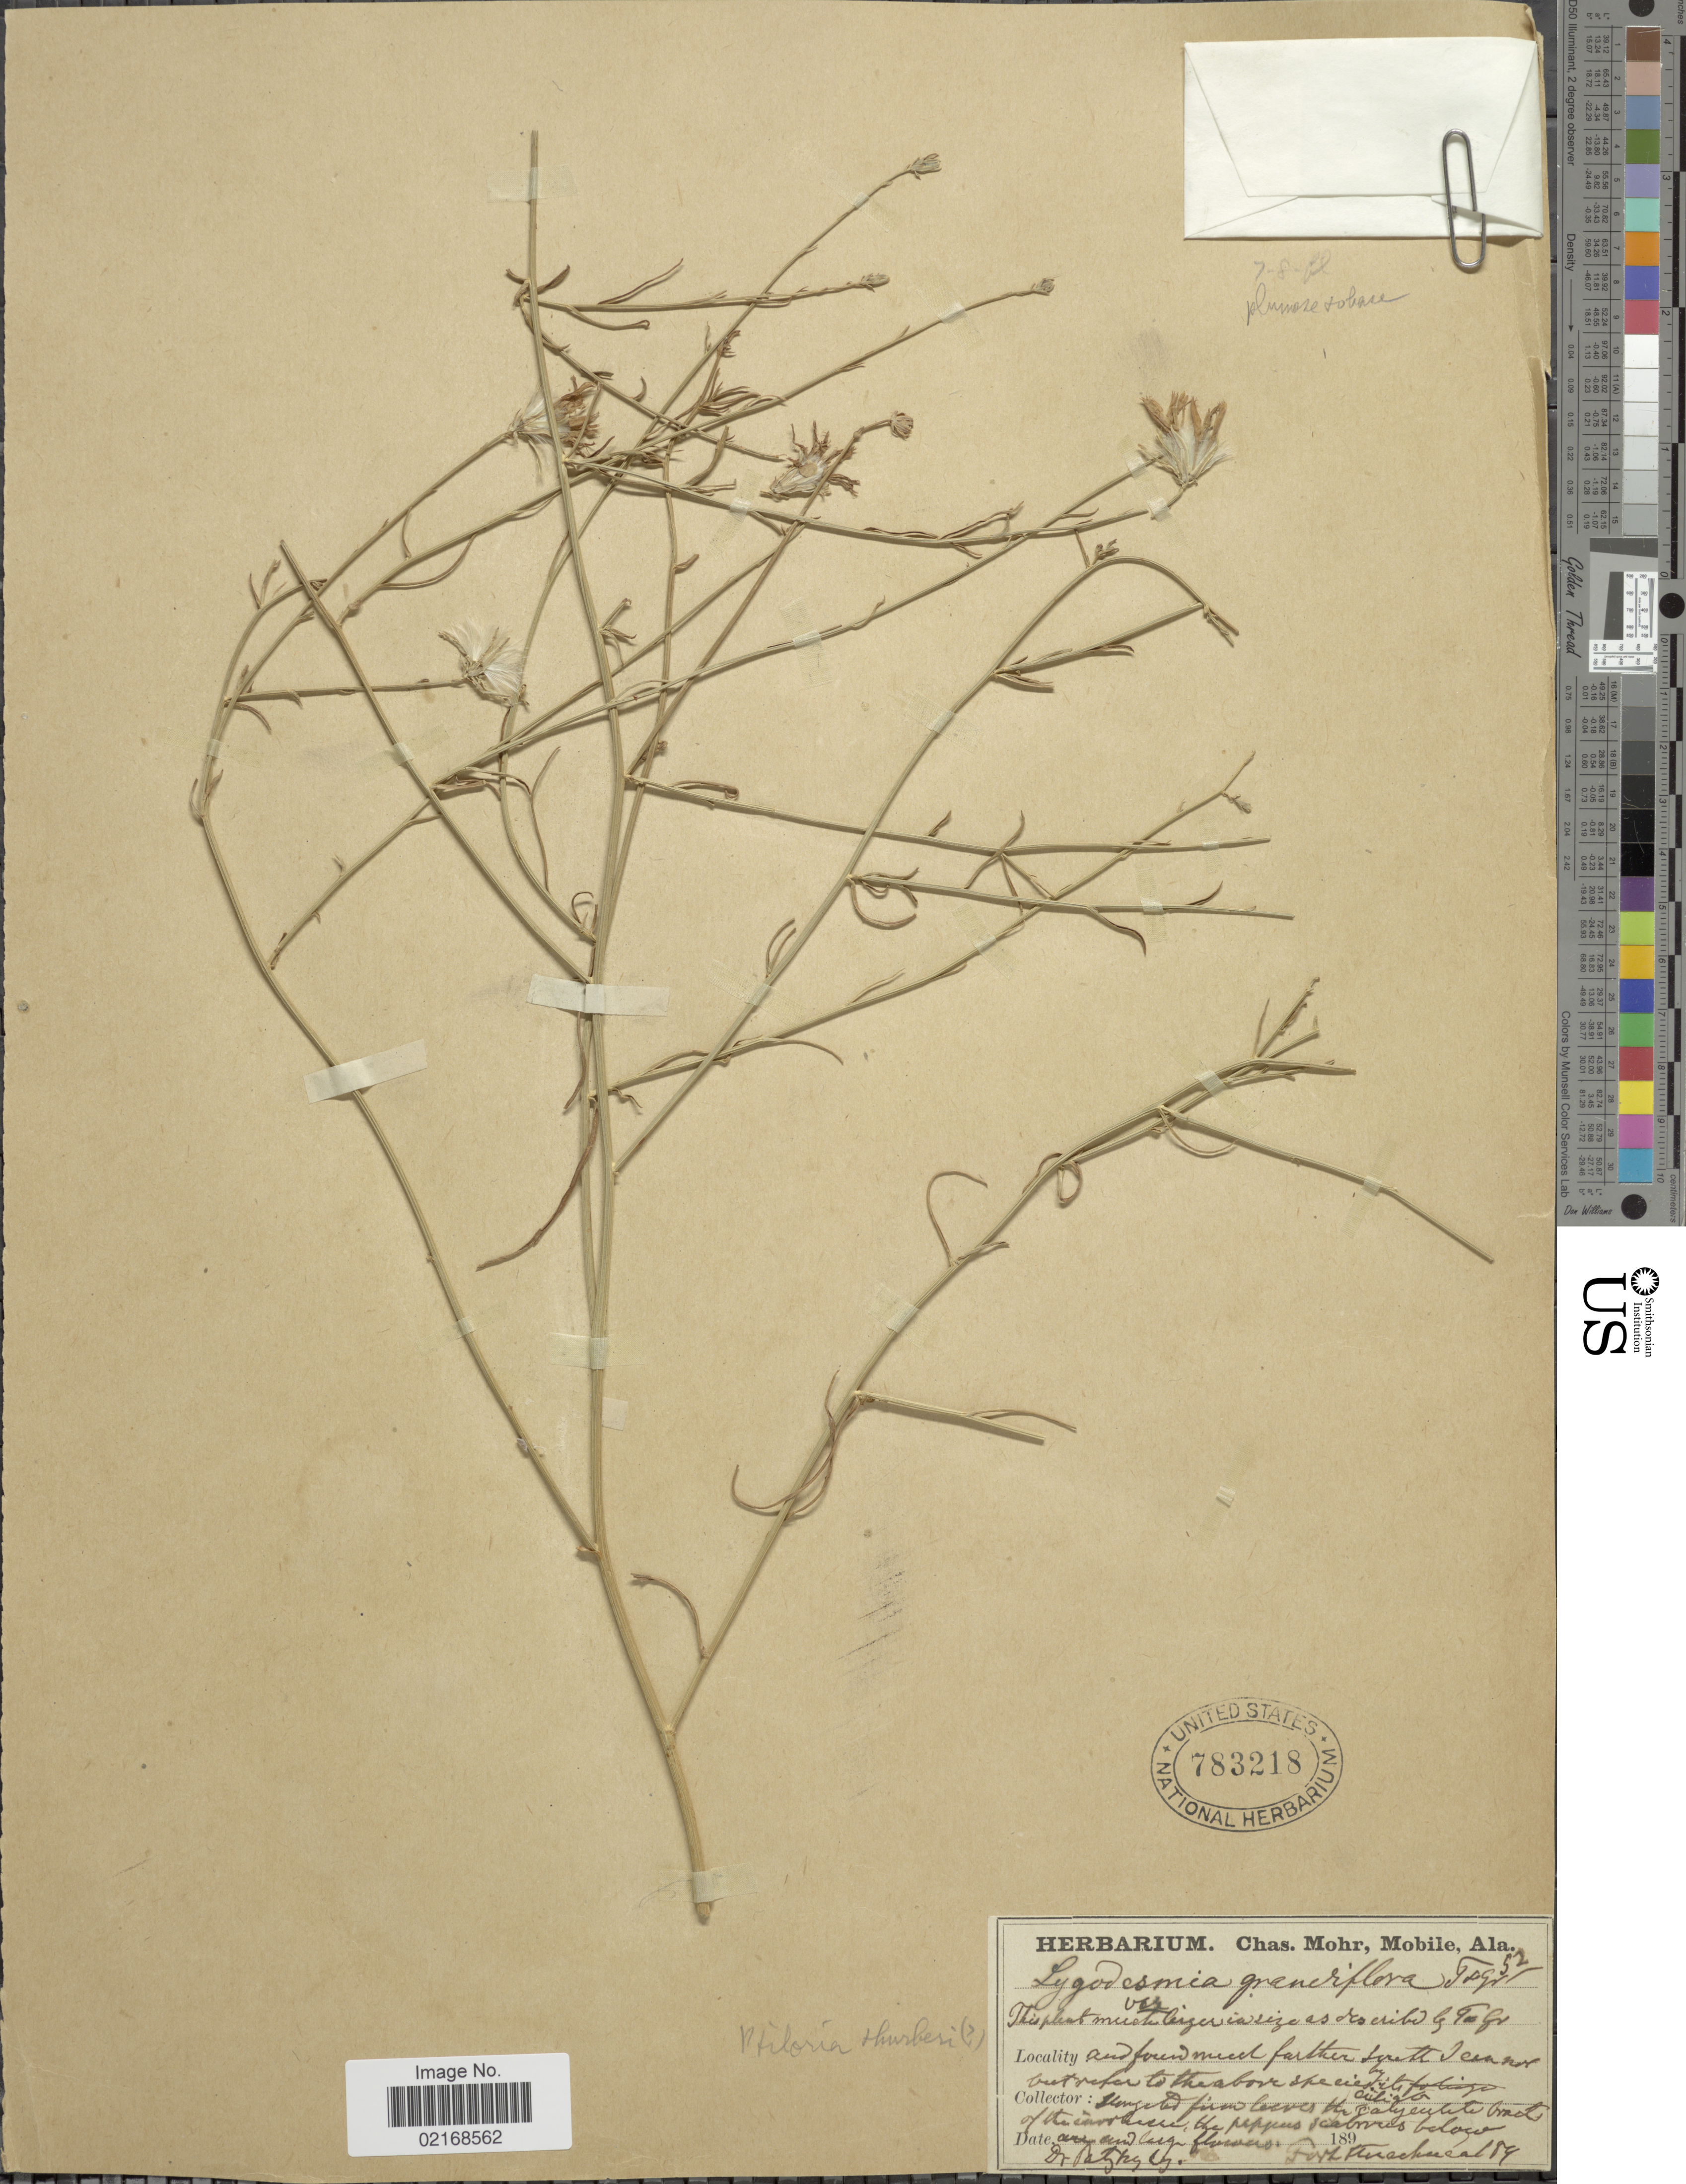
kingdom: Plantae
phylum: Tracheophyta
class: Magnoliopsida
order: Asterales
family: Asteraceae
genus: Stephanomeria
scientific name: Stephanomeria thurberi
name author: A. Gray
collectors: -. Patzky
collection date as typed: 189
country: United States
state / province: Arizona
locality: Fort Huachuca.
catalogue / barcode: US 783218